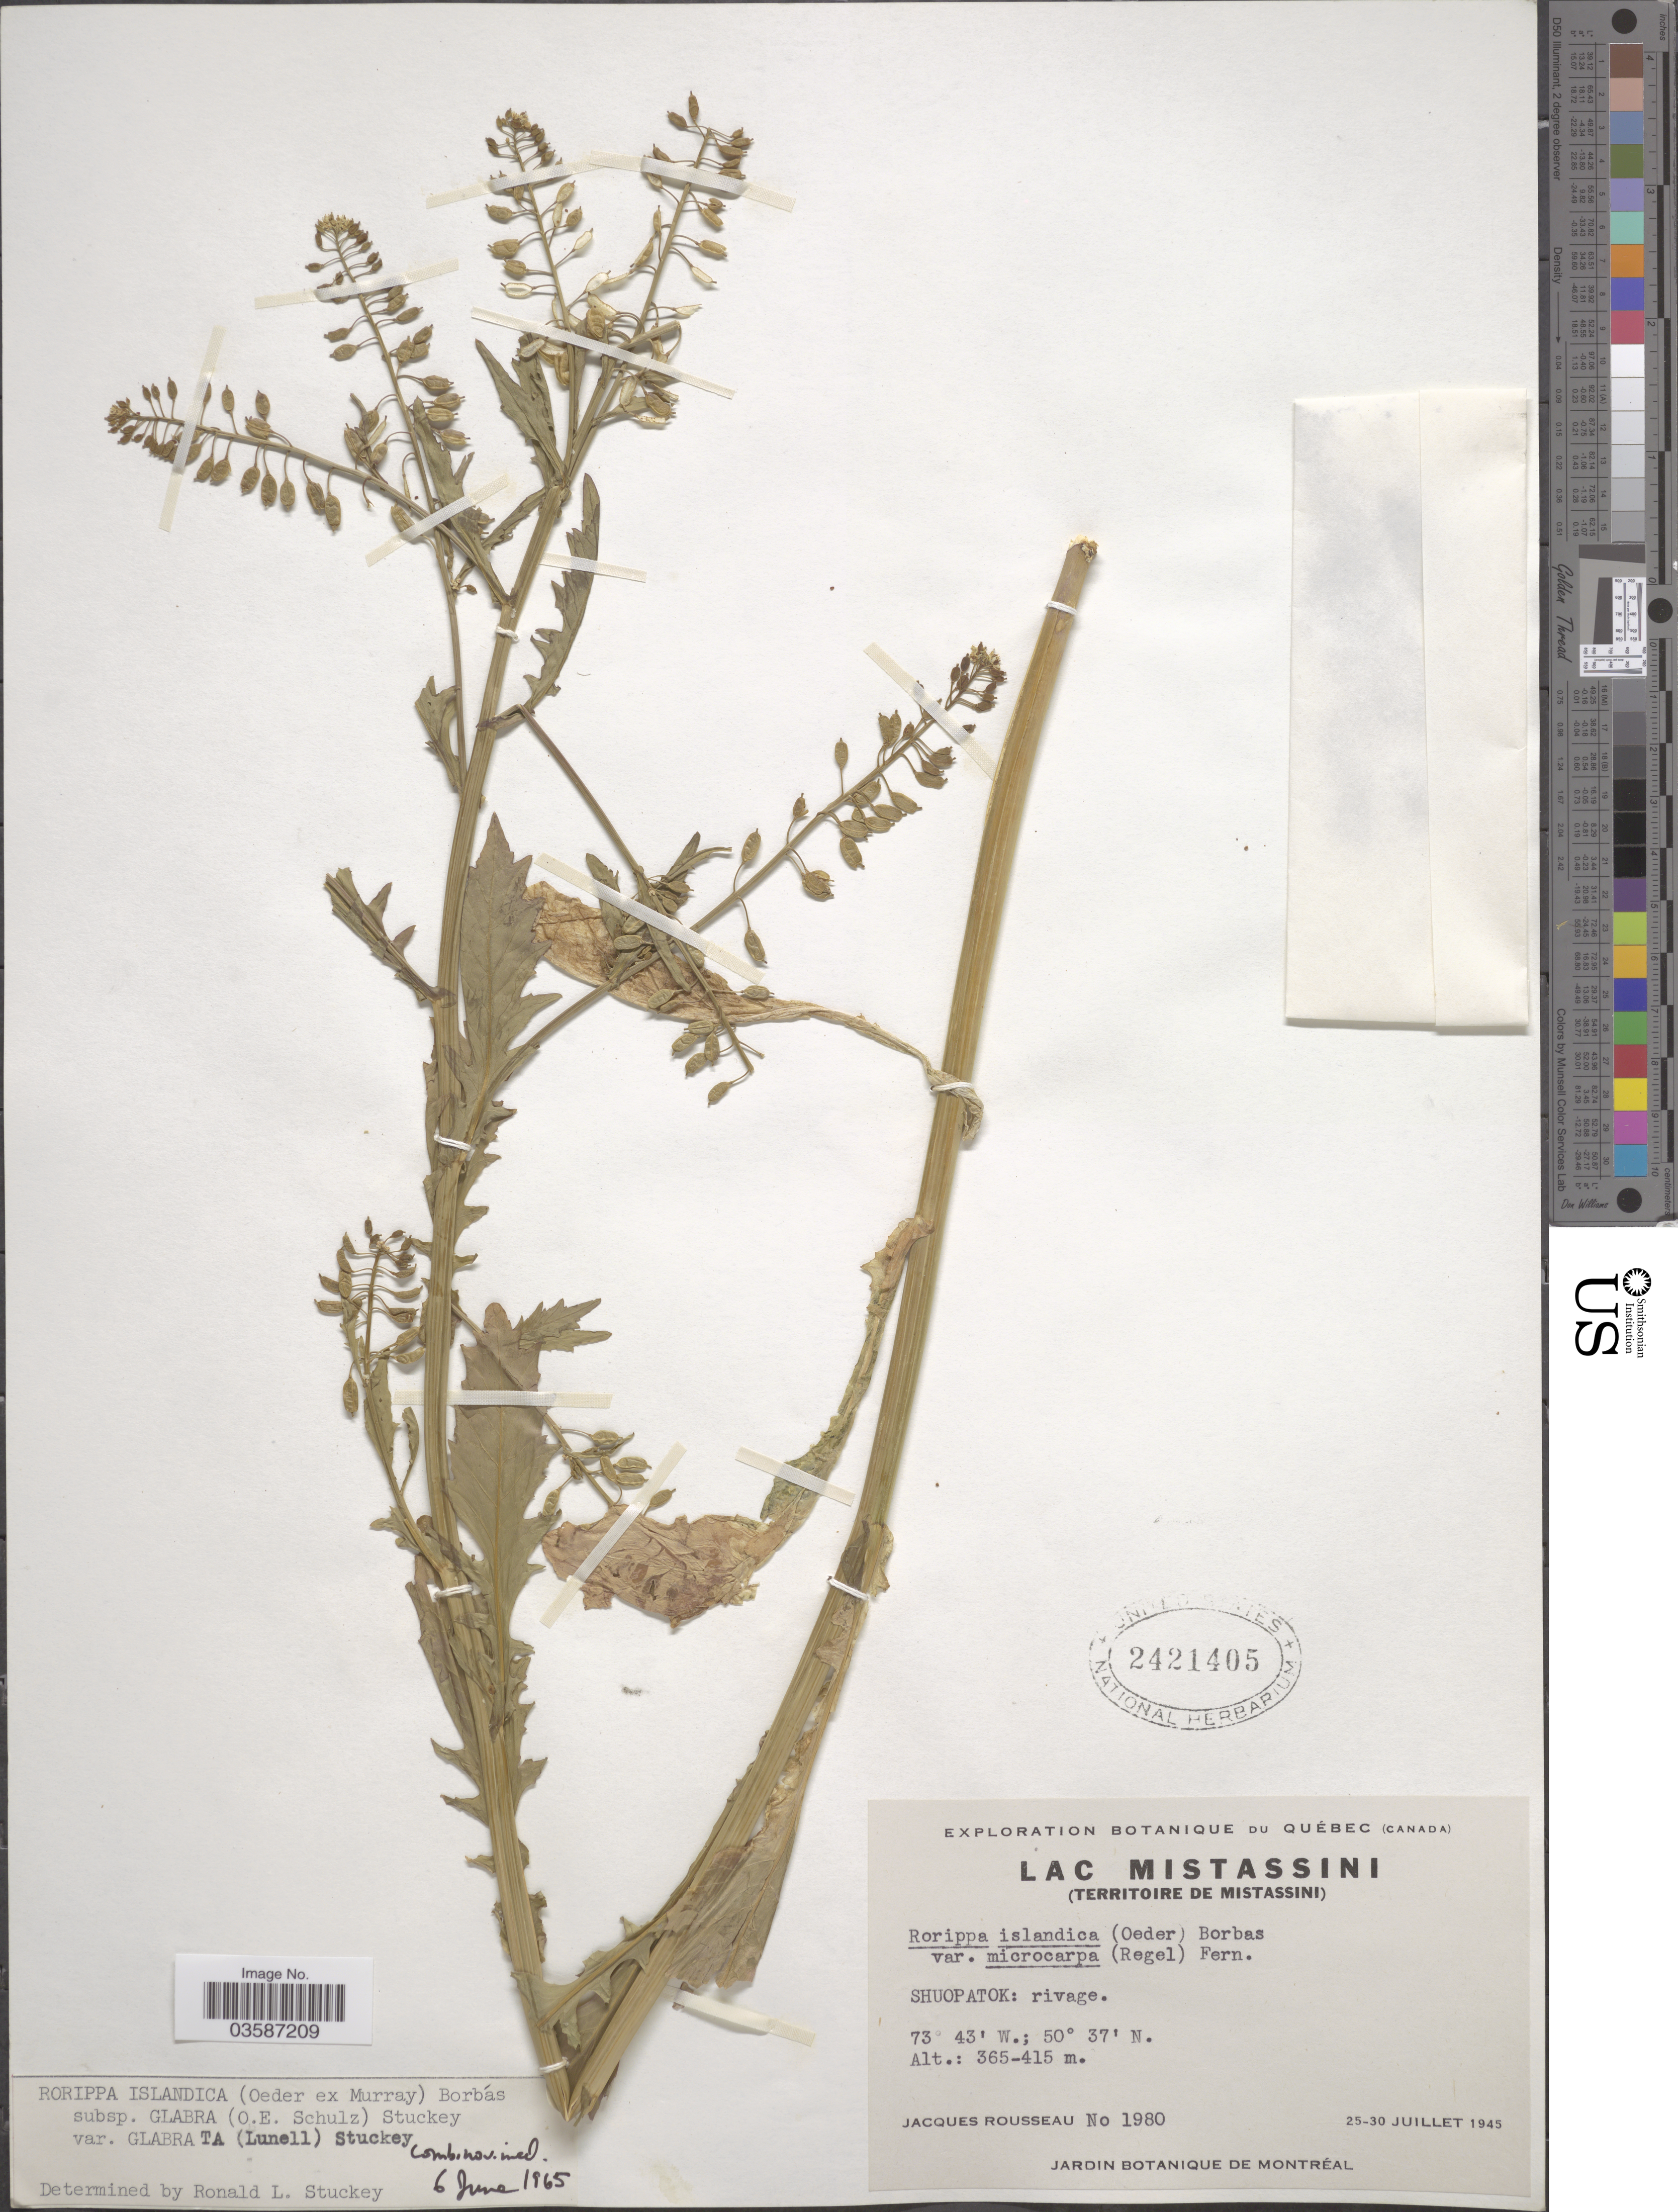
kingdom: Plantae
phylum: Tracheophyta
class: Magnoliopsida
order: Brassicales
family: Brassicaceae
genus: Rorippa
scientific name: Rorippa islandica var. glabrata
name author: (Lunell) Butters & Abbe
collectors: J. Rousseau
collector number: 1980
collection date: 1945-07-25/1945-07-30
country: Canada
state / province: Quebec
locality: Lac Mistassini (Territoire de Mistassini). Shuopatok: rivage.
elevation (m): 365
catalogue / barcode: US 2421405